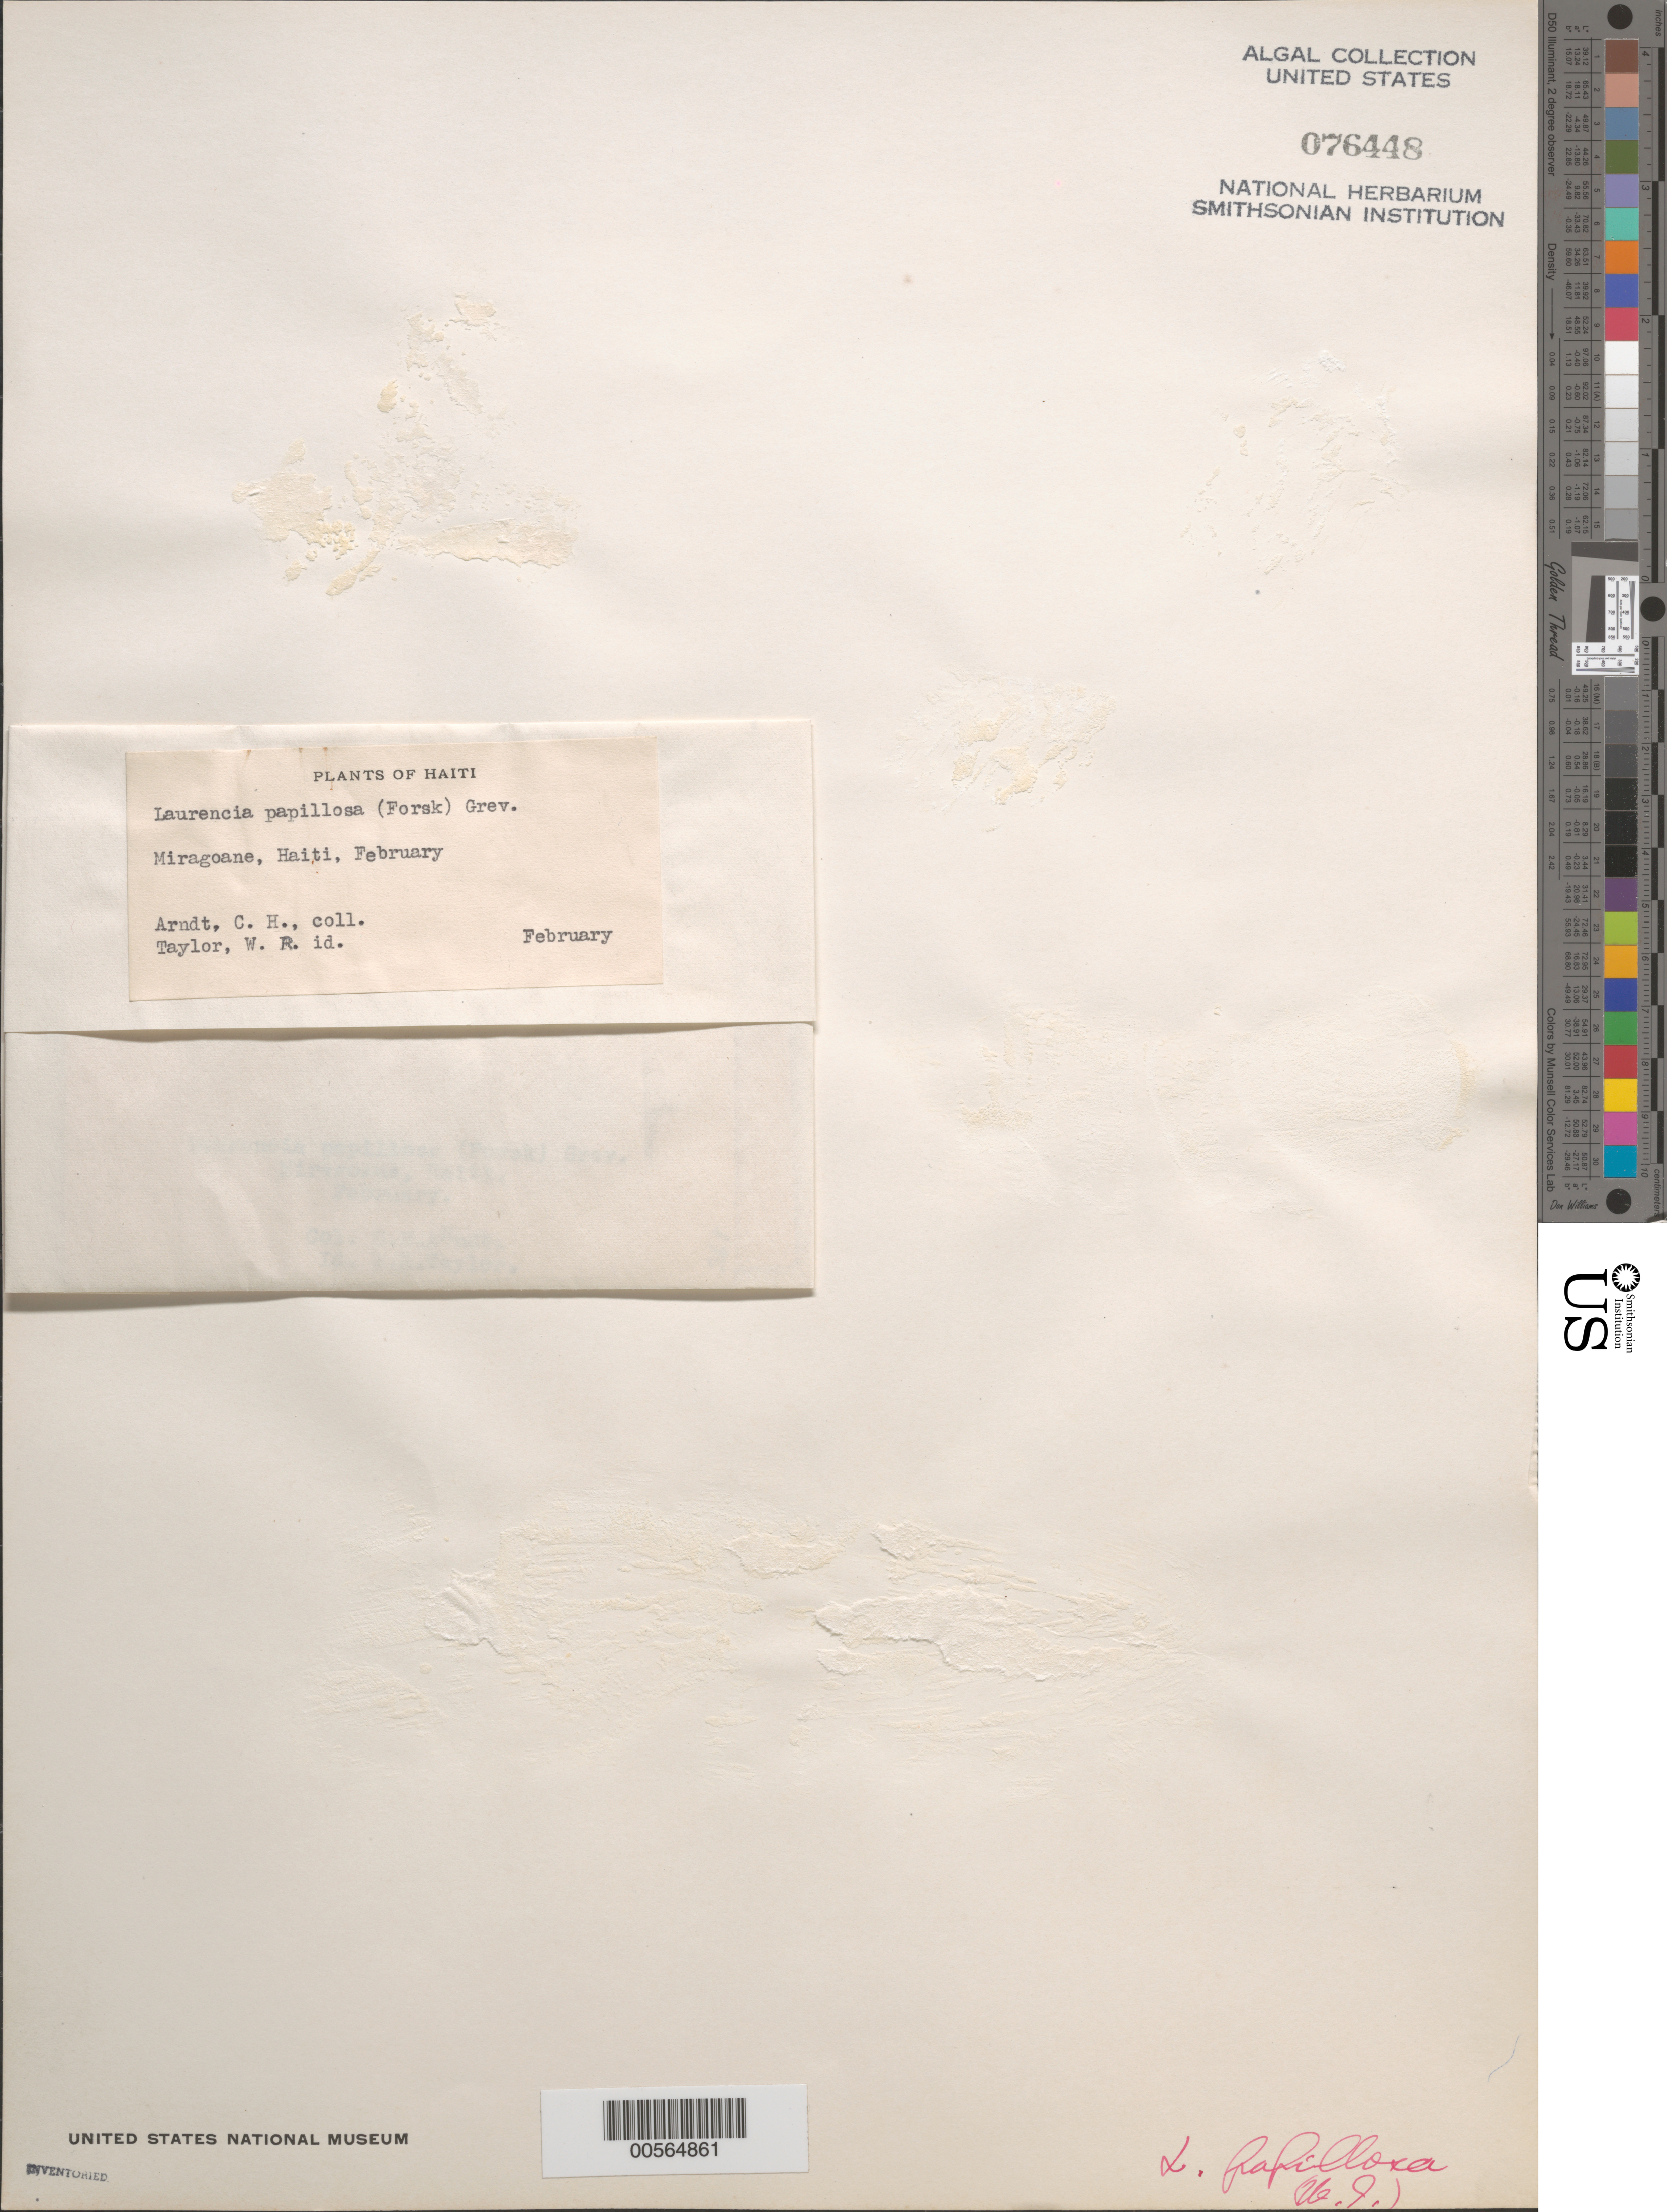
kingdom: Plantae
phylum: Rhodophyta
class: Florideophyceae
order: Ceramiales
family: Rhodomelaceae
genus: Palisada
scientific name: Palisada perforata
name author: (Bory) K.W. Nam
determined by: Algae name updating Project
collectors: C. Arndt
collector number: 269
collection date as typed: Feb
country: Haiti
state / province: Sud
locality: Miragoane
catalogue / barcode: US 76448